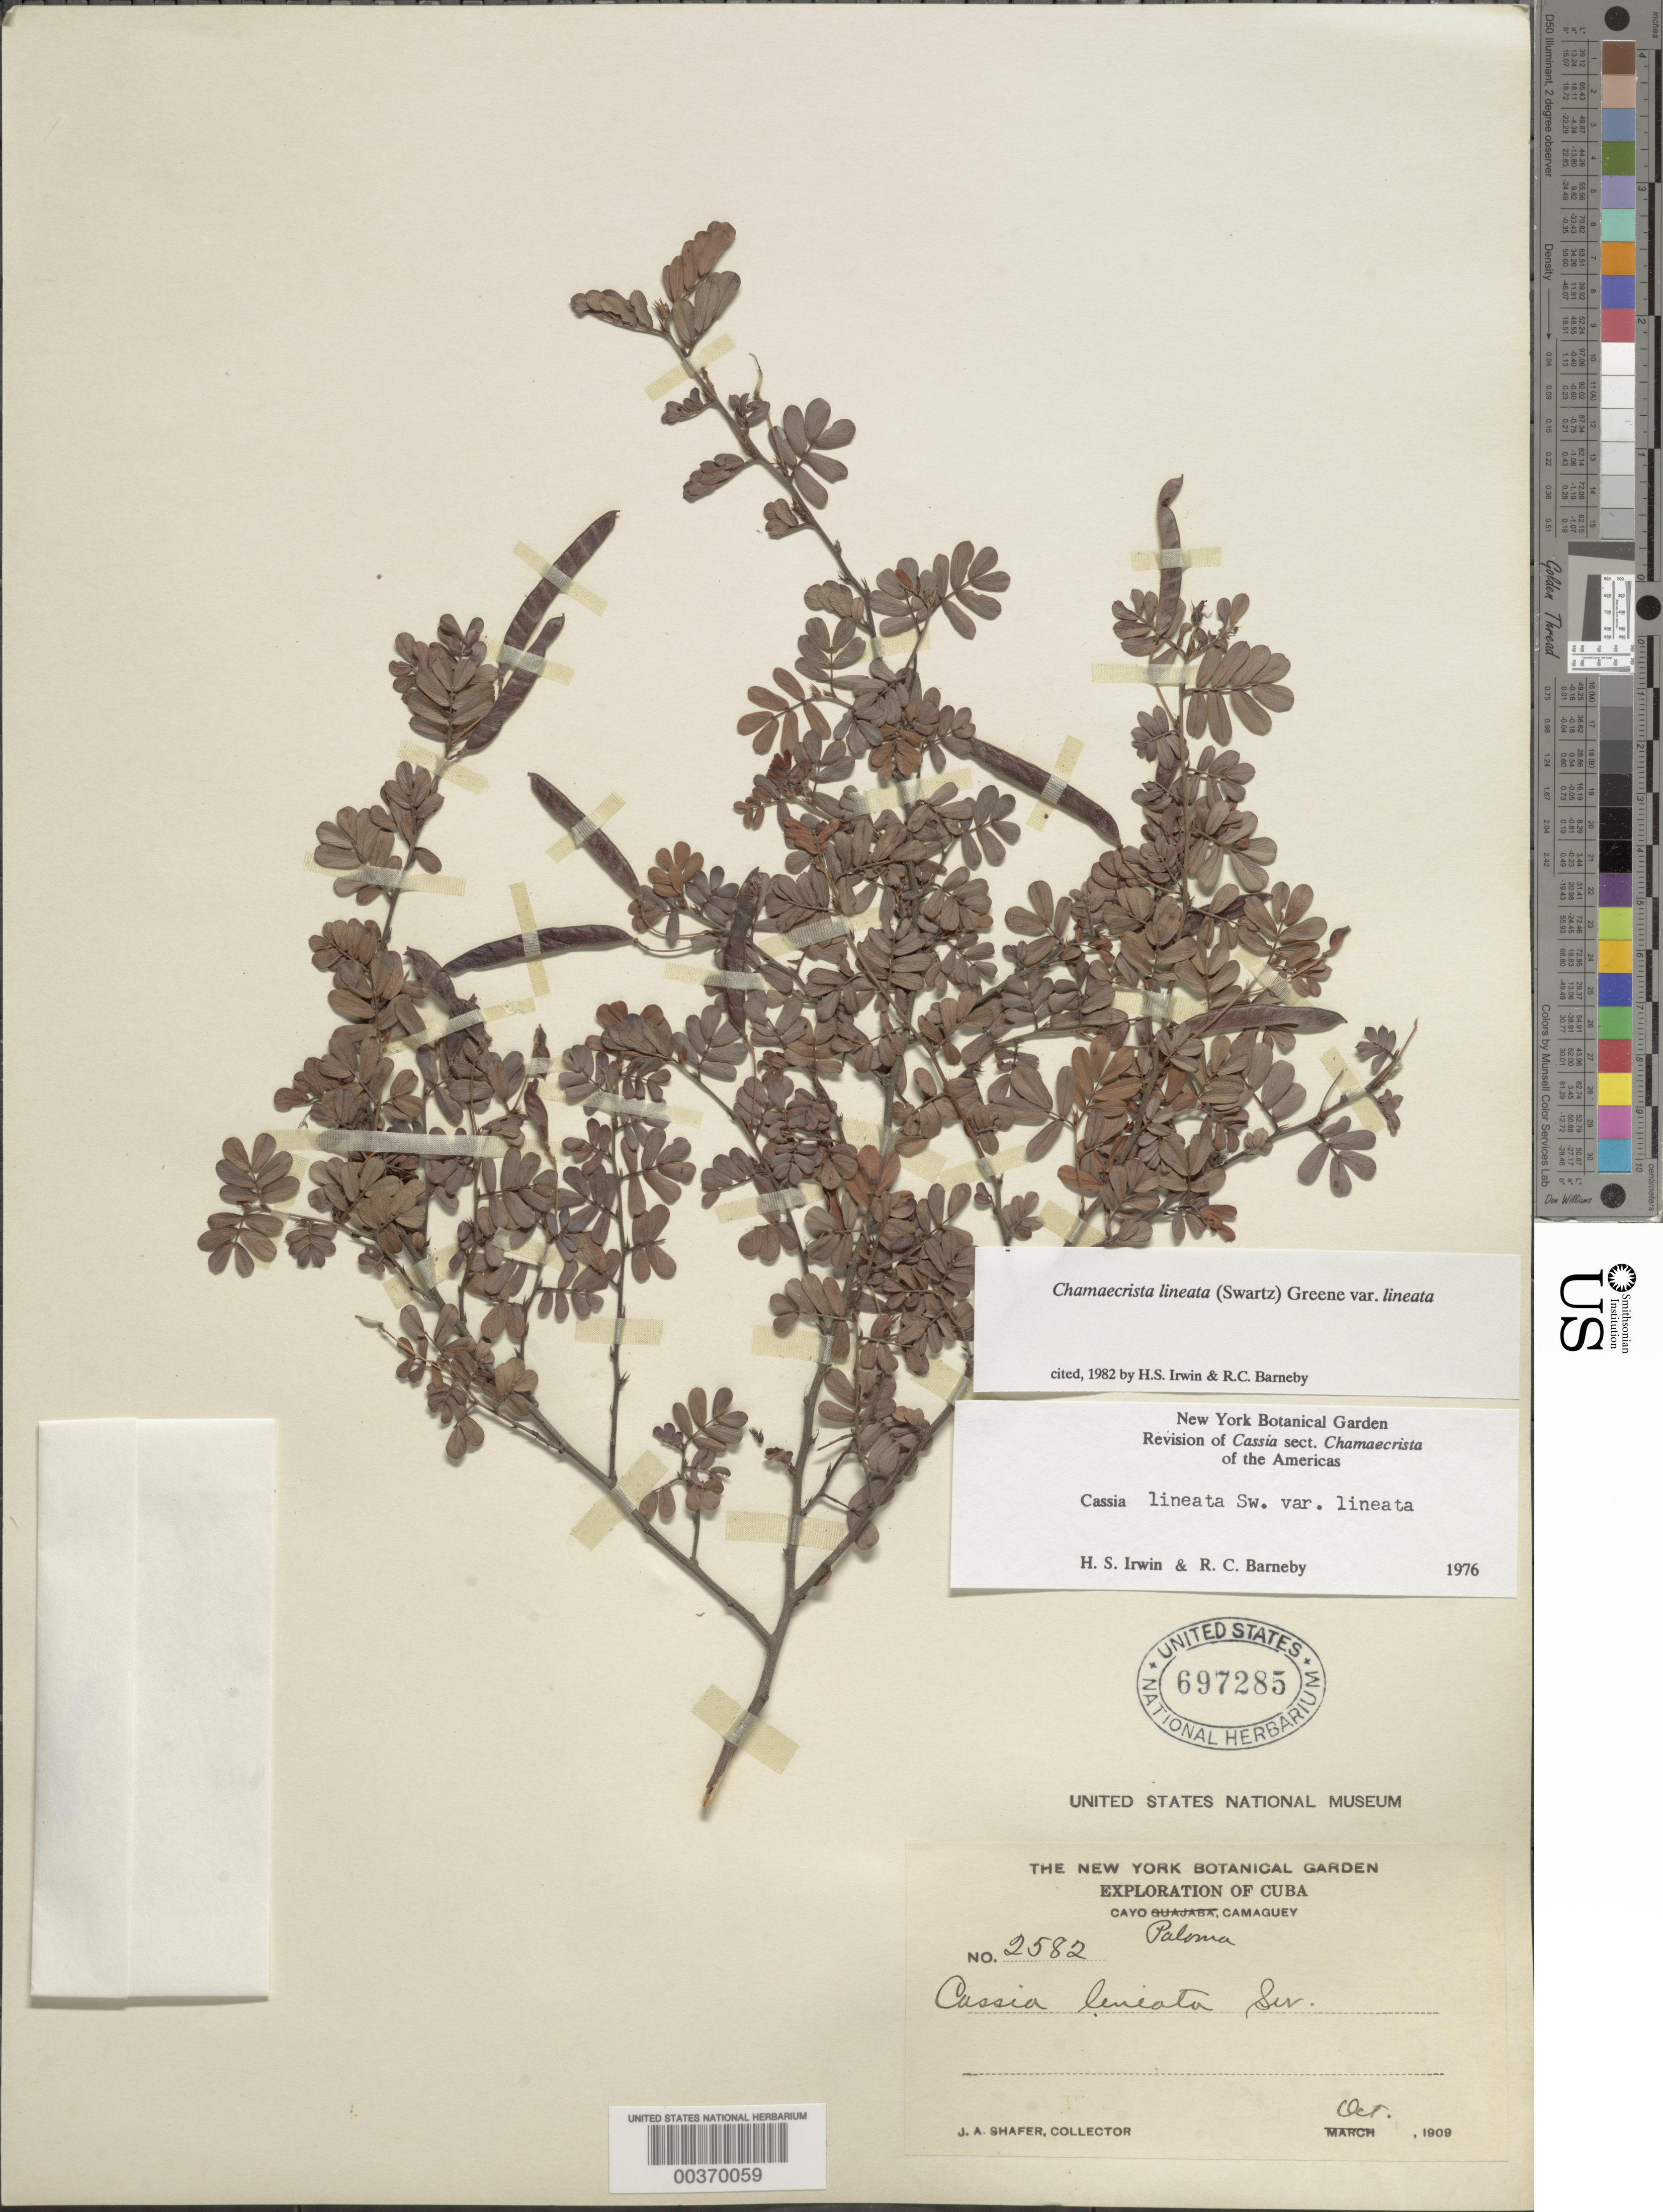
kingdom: Plantae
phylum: Tracheophyta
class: Magnoliopsida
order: Fabales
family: Fabaceae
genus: Chamaecrista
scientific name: Chamaecrista lineata var. lineata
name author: (Sw.) Greene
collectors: J. A. Shafer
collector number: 2582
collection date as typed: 12 Oct 1909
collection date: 1909-10-12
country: Cuba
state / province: Camagüey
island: Greater Antilles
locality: Cayo Paloma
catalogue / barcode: US 697285